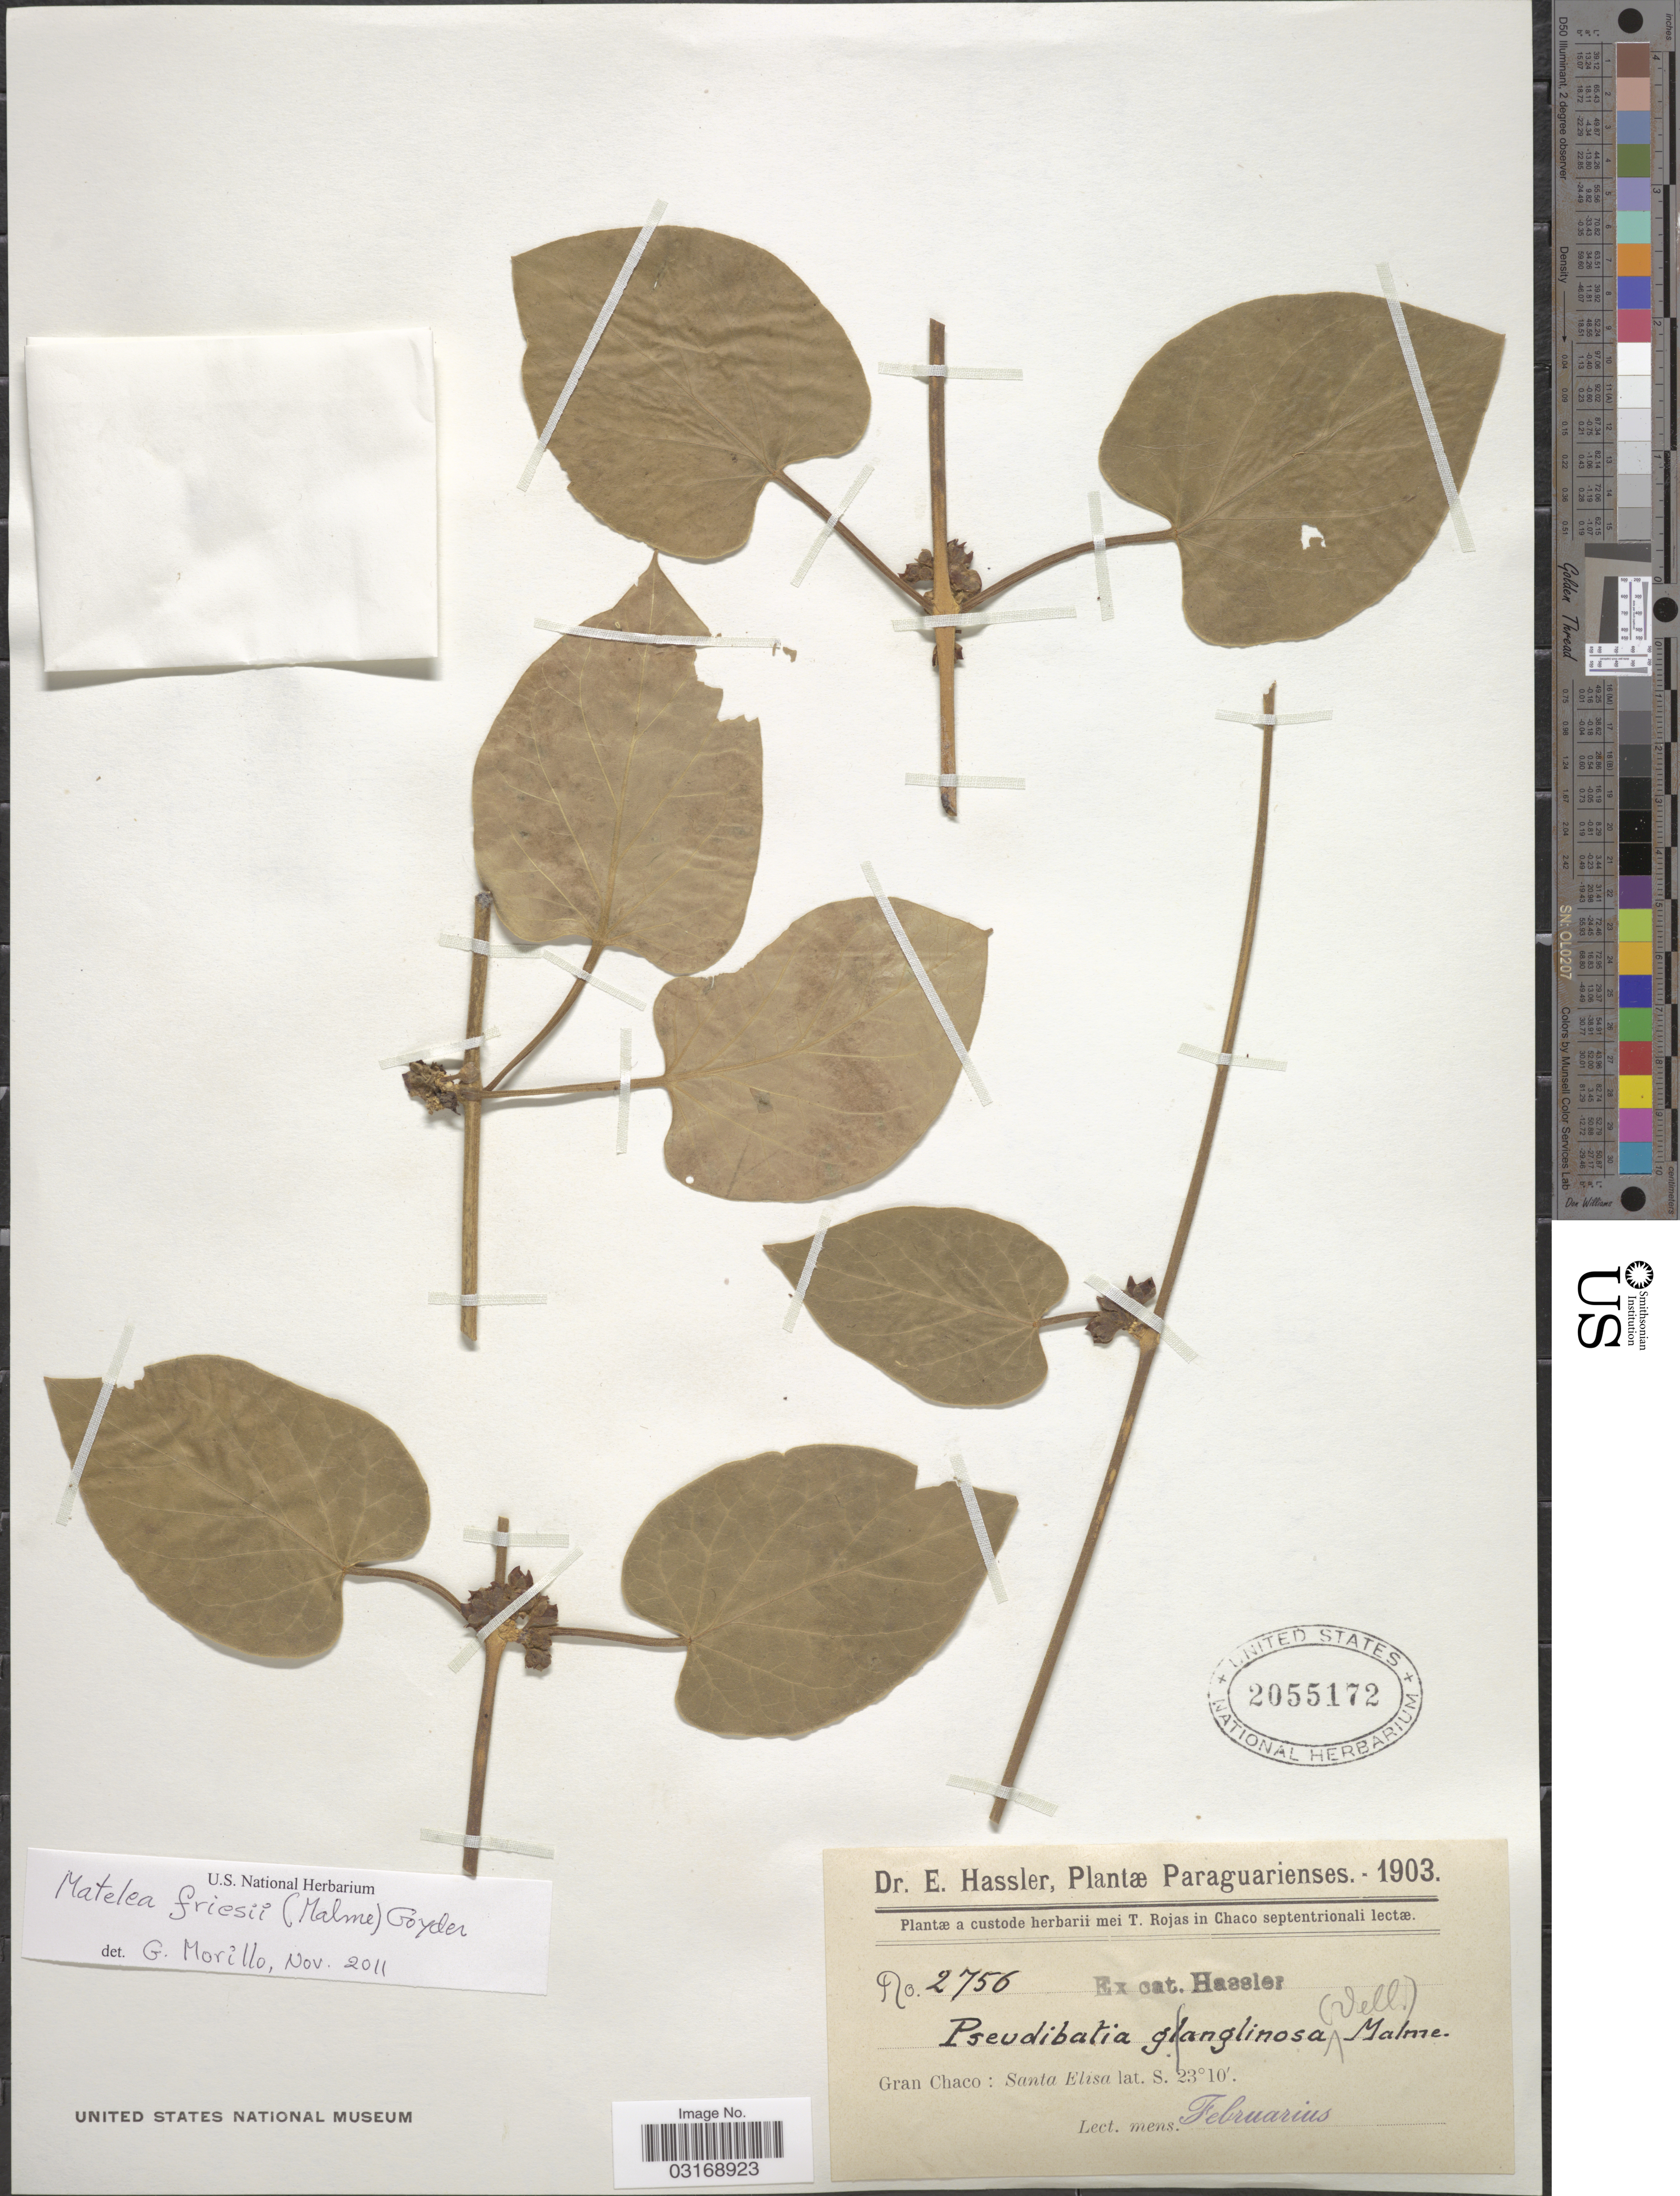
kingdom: Plantae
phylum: Tracheophyta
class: Magnoliopsida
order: Gentianales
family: Apocynaceae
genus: Matelea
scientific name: Matelea friesii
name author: (Malme) Goyder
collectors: E. Hassler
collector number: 2756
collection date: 1903-02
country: Paraguay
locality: Gran Chaco: Santa Elisa.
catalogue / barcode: US 2055172